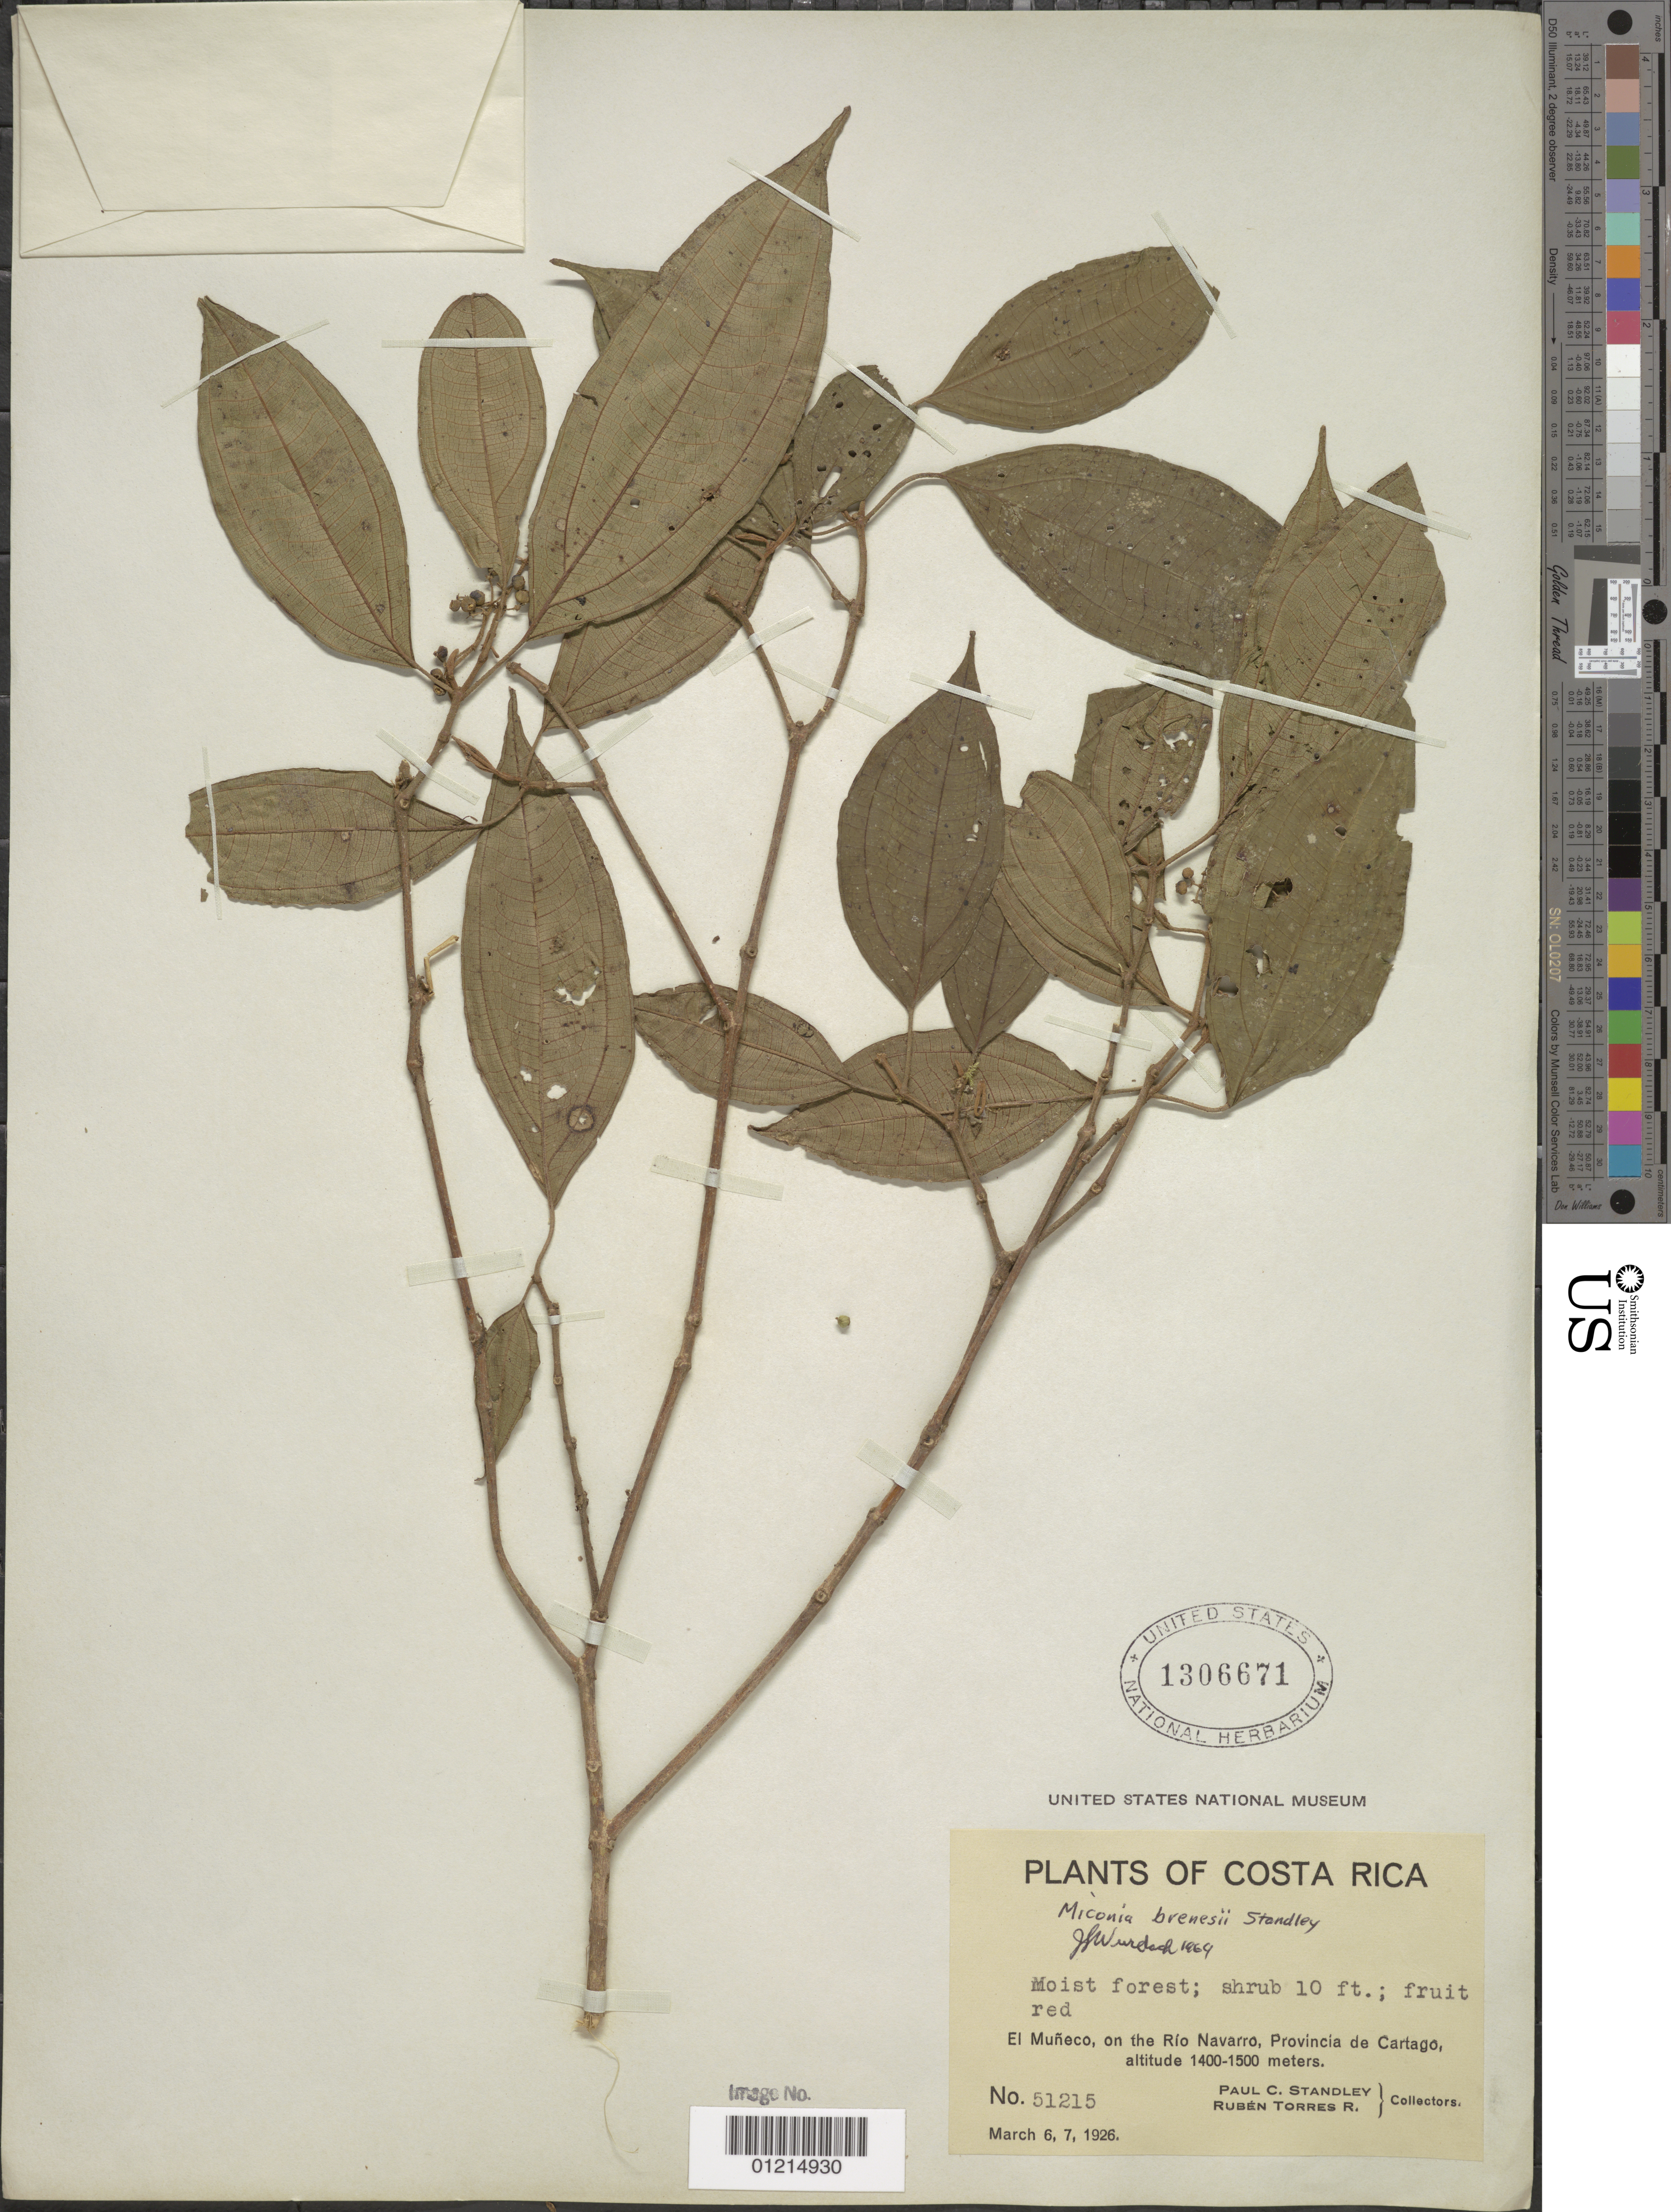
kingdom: Plantae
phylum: Tracheophyta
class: Magnoliopsida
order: Myrtales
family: Melastomataceae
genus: Miconia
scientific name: Miconia brenesii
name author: Standl.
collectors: P. C. Standley & R. Torres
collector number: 51215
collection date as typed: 06 Mar 1926 and 07 Mar 1926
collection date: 1926-03-06,1926-03-07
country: Costa Rica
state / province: Cartago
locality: El Muneco, on Rio Navarro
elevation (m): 1400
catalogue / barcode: US 1306671